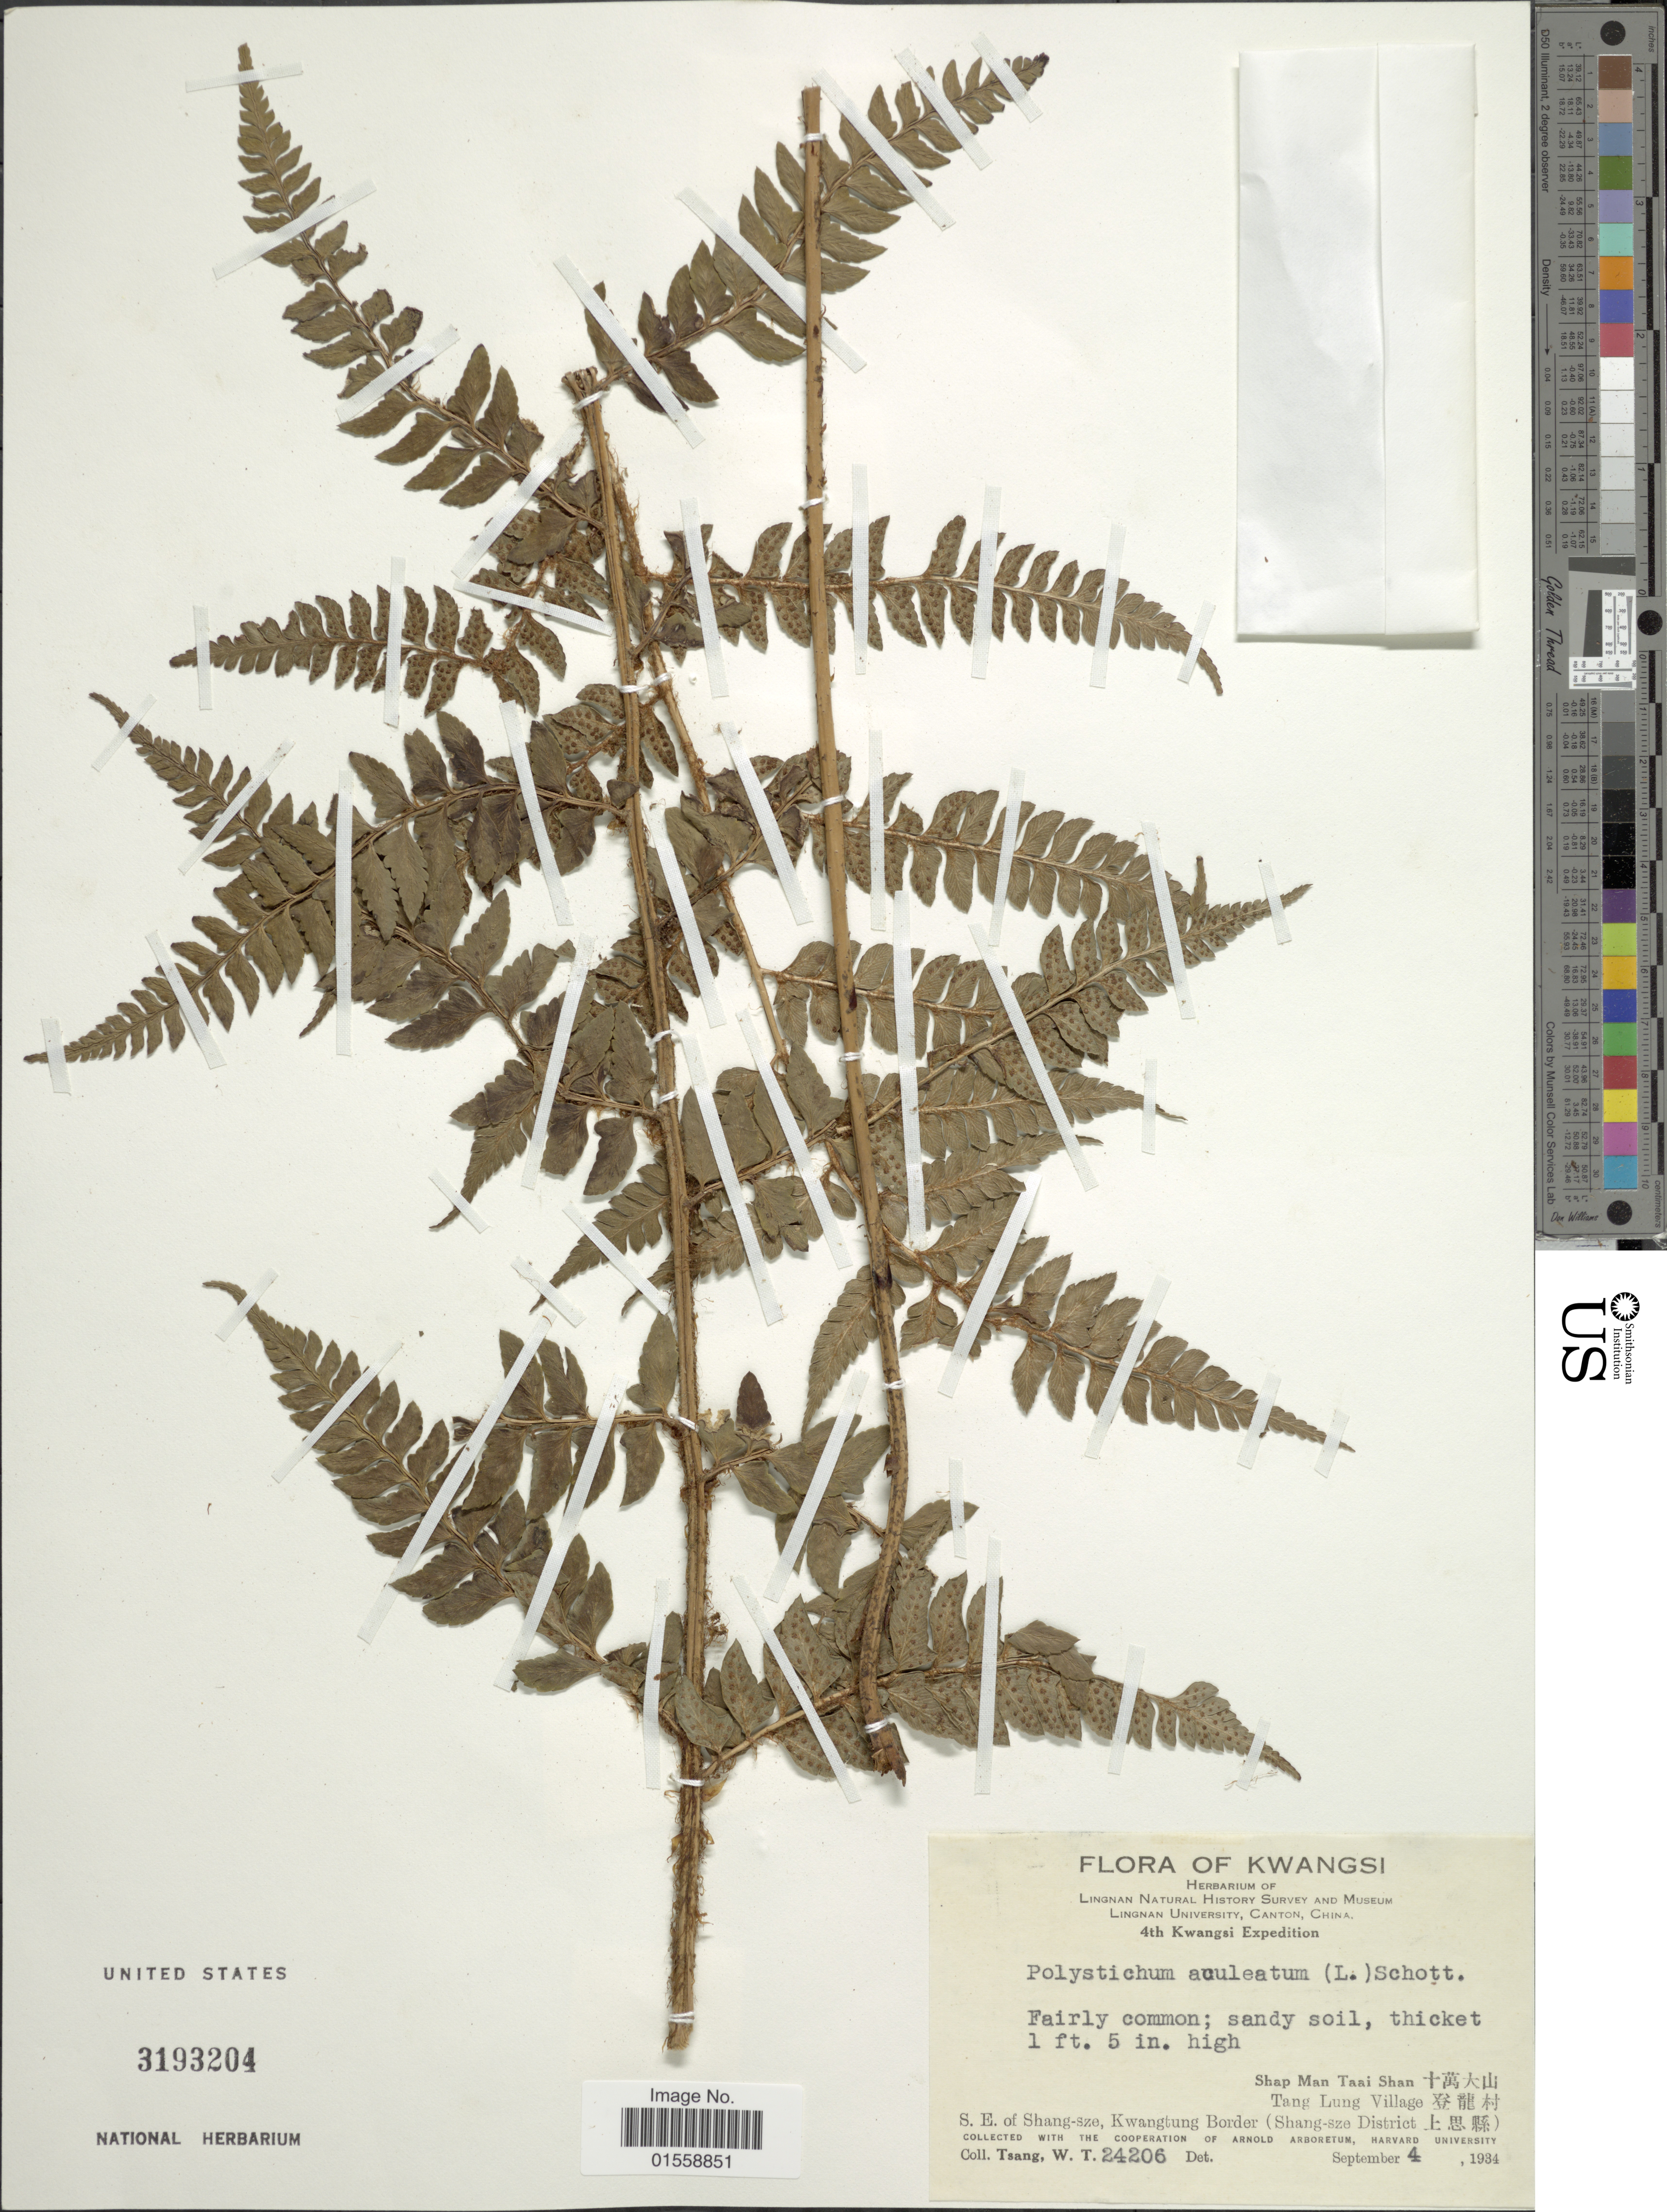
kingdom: Plantae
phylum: Tracheophyta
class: Polypodiopsida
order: Polypodiales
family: Dryopteridaceae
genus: Polystichum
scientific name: Polystichum aculeatum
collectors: W. T. Tsang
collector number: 24206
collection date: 1934-09-04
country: China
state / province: Guangxi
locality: Kwangsi, Shap Man Taai Shan, Tang Lung Village, S. E. of Shang-Sze, Kwangtung Border (Shang-Sze District)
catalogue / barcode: US 3193204